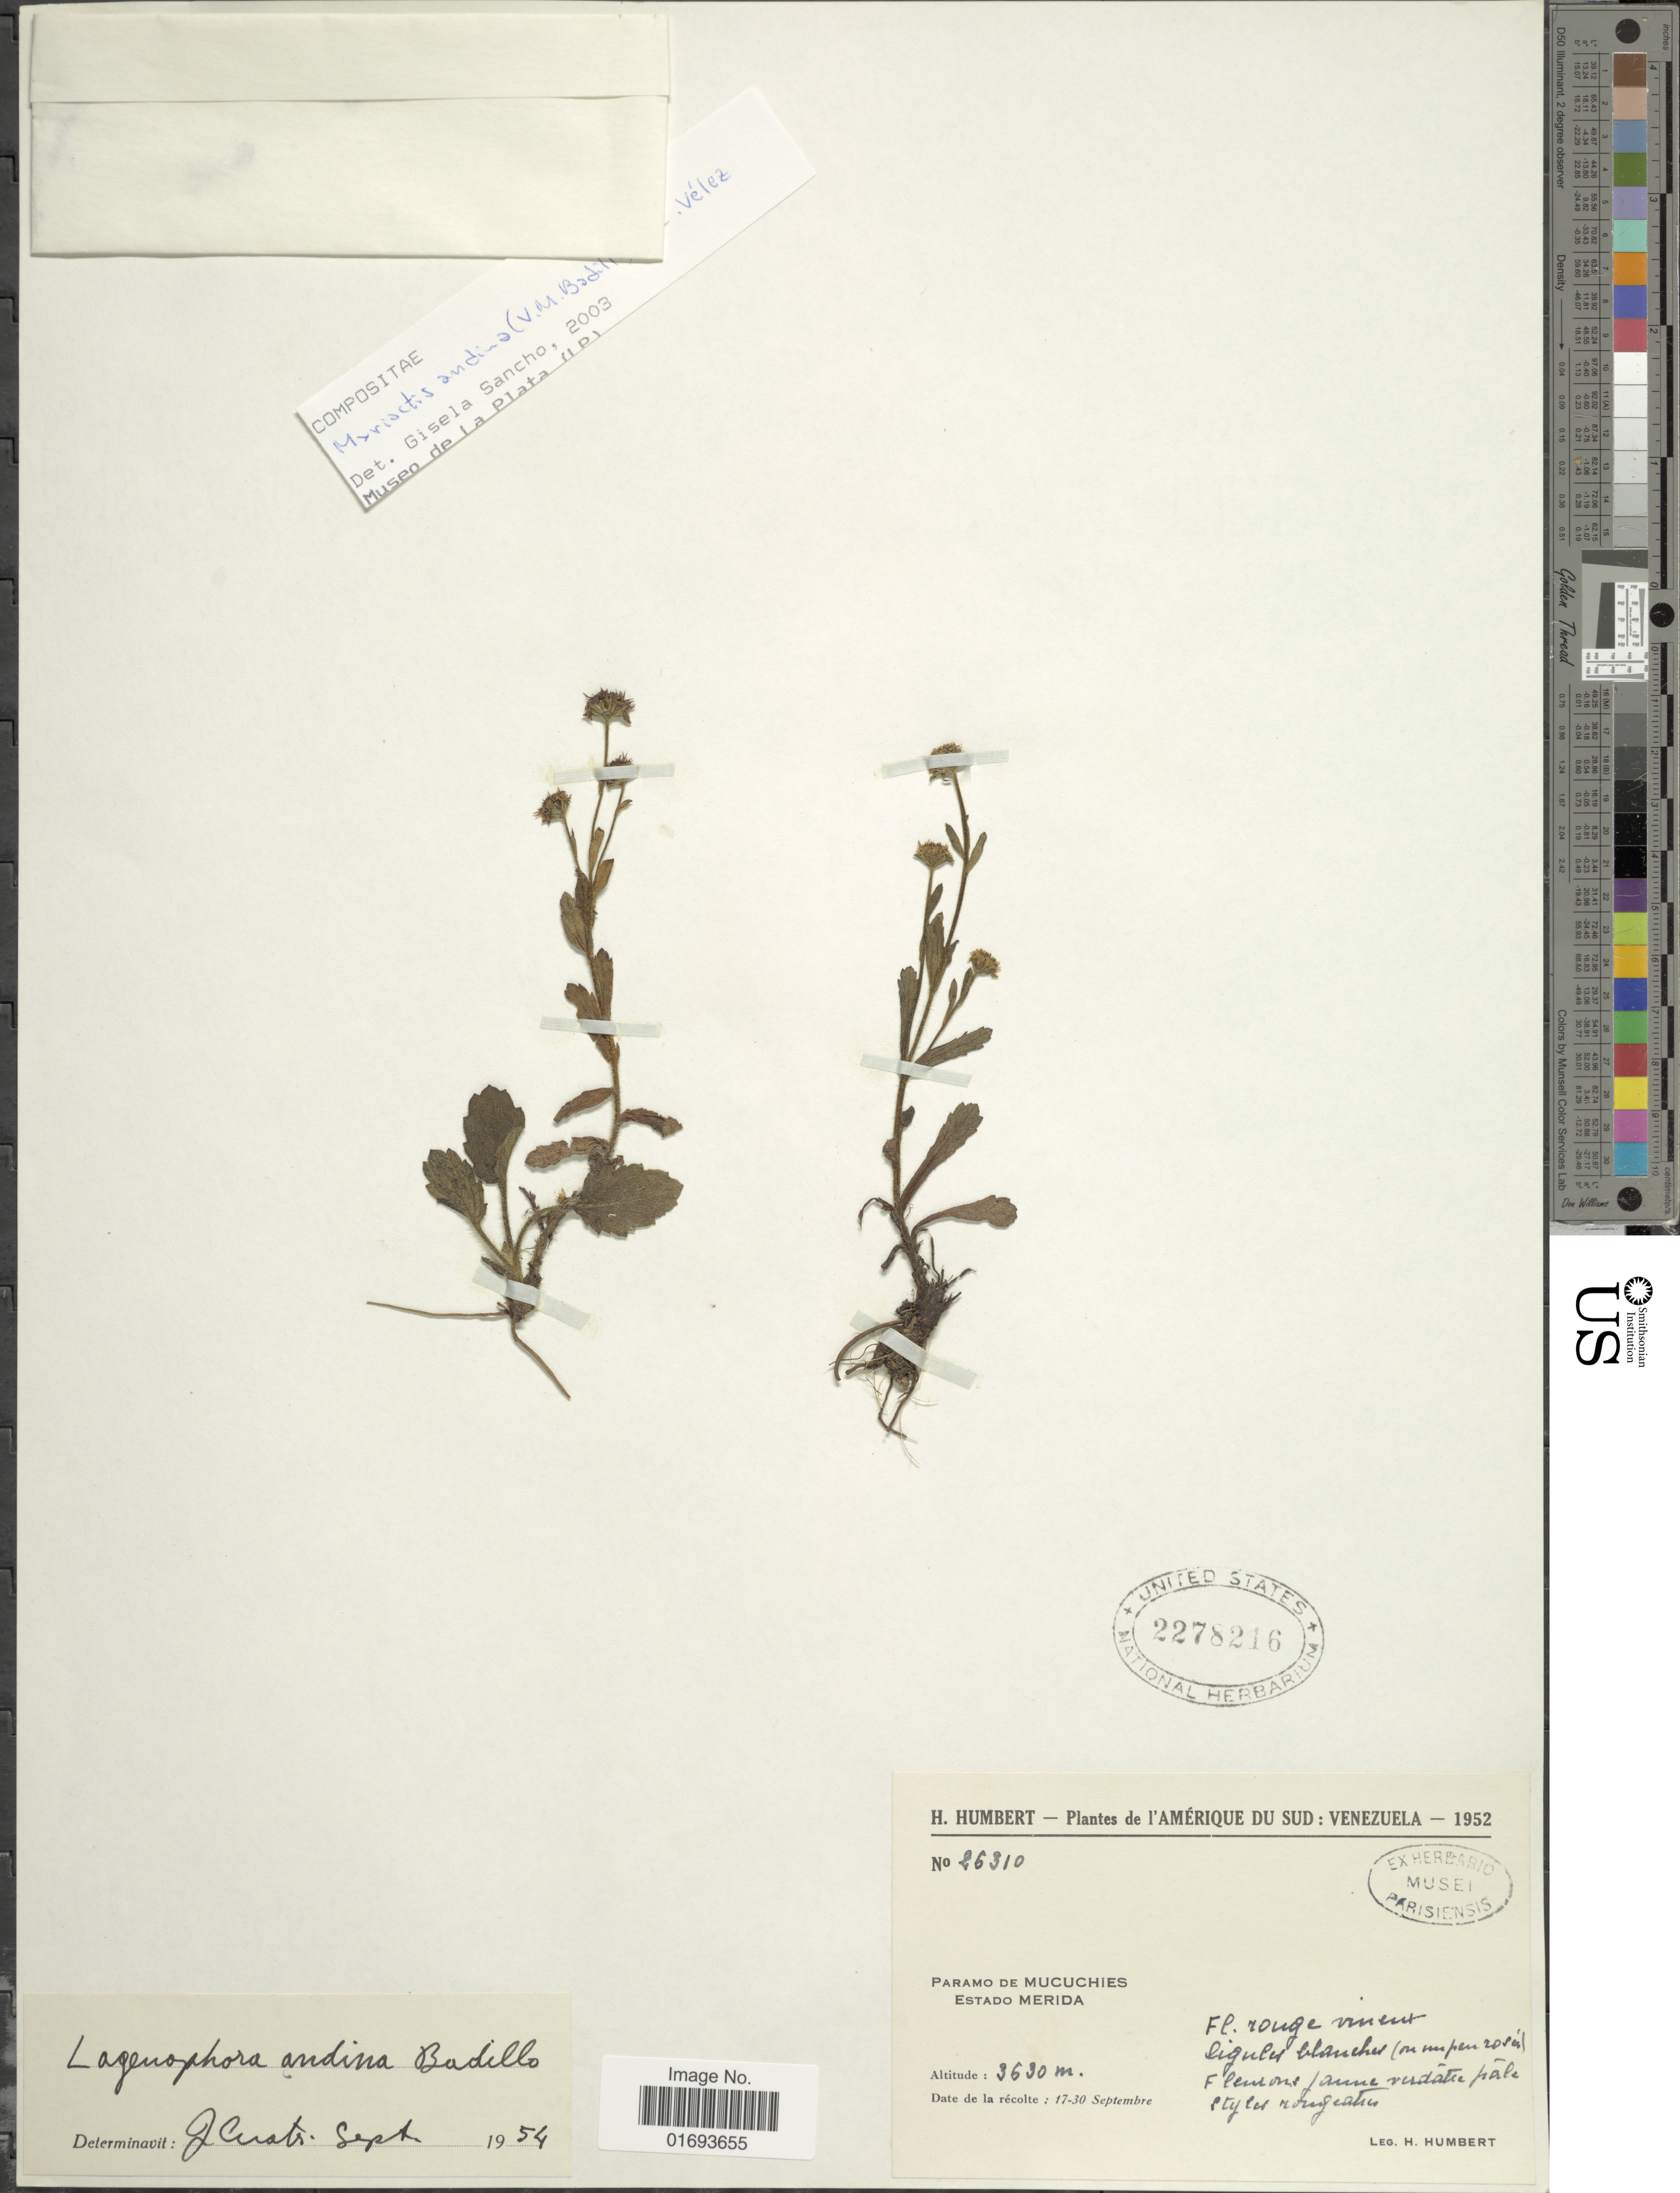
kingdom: Plantae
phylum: Tracheophyta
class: Magnoliopsida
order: Asterales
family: Asteraceae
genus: Lagenophora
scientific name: Lagenophora andina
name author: V.M. Badillo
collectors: H. Humbert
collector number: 26310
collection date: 1952-09-17/1952-09-30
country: Venezuela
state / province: Mérida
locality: Paramo de Muchuchies. Estado Merida.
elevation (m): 3630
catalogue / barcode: US 2278216